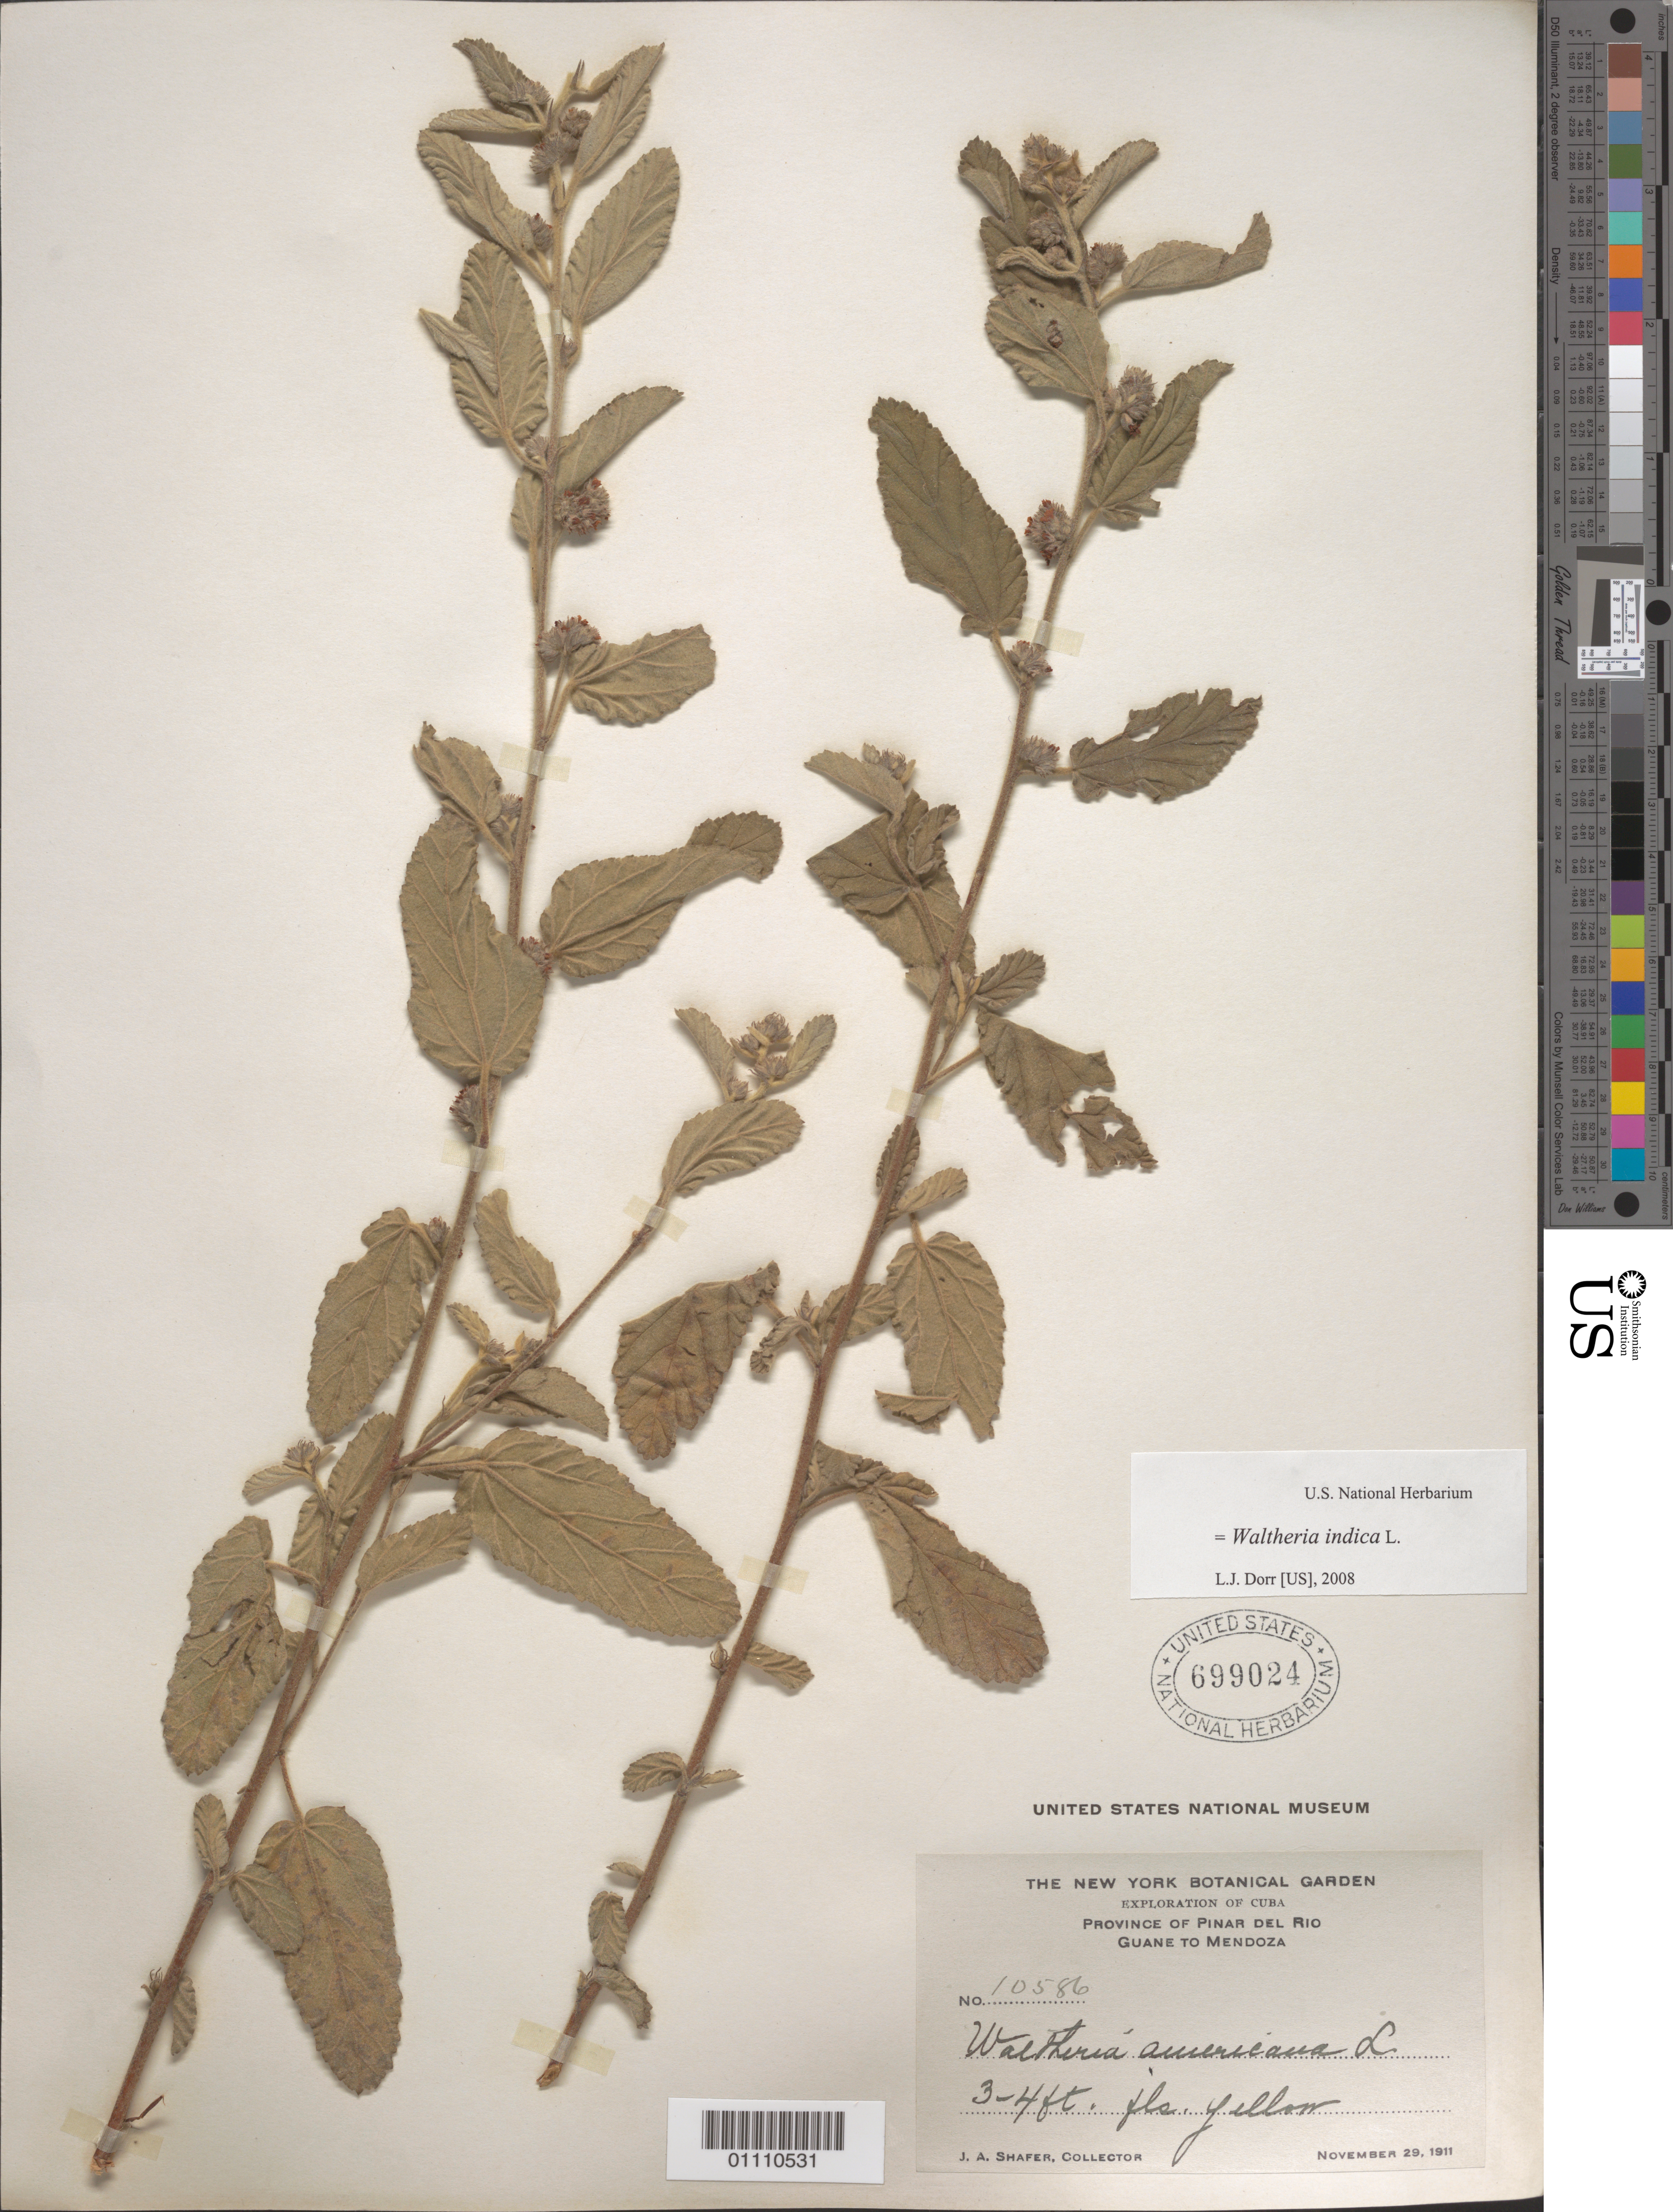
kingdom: Plantae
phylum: Tracheophyta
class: Magnoliopsida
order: Malvales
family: Malvaceae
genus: Waltheria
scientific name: Waltheria indica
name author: L.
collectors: J. A. Shafer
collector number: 10586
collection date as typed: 29 Nov 1911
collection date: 1911-11-29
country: Cuba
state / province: Pinar del Rio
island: Cuba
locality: Guane to Mendoza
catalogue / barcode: US 699024